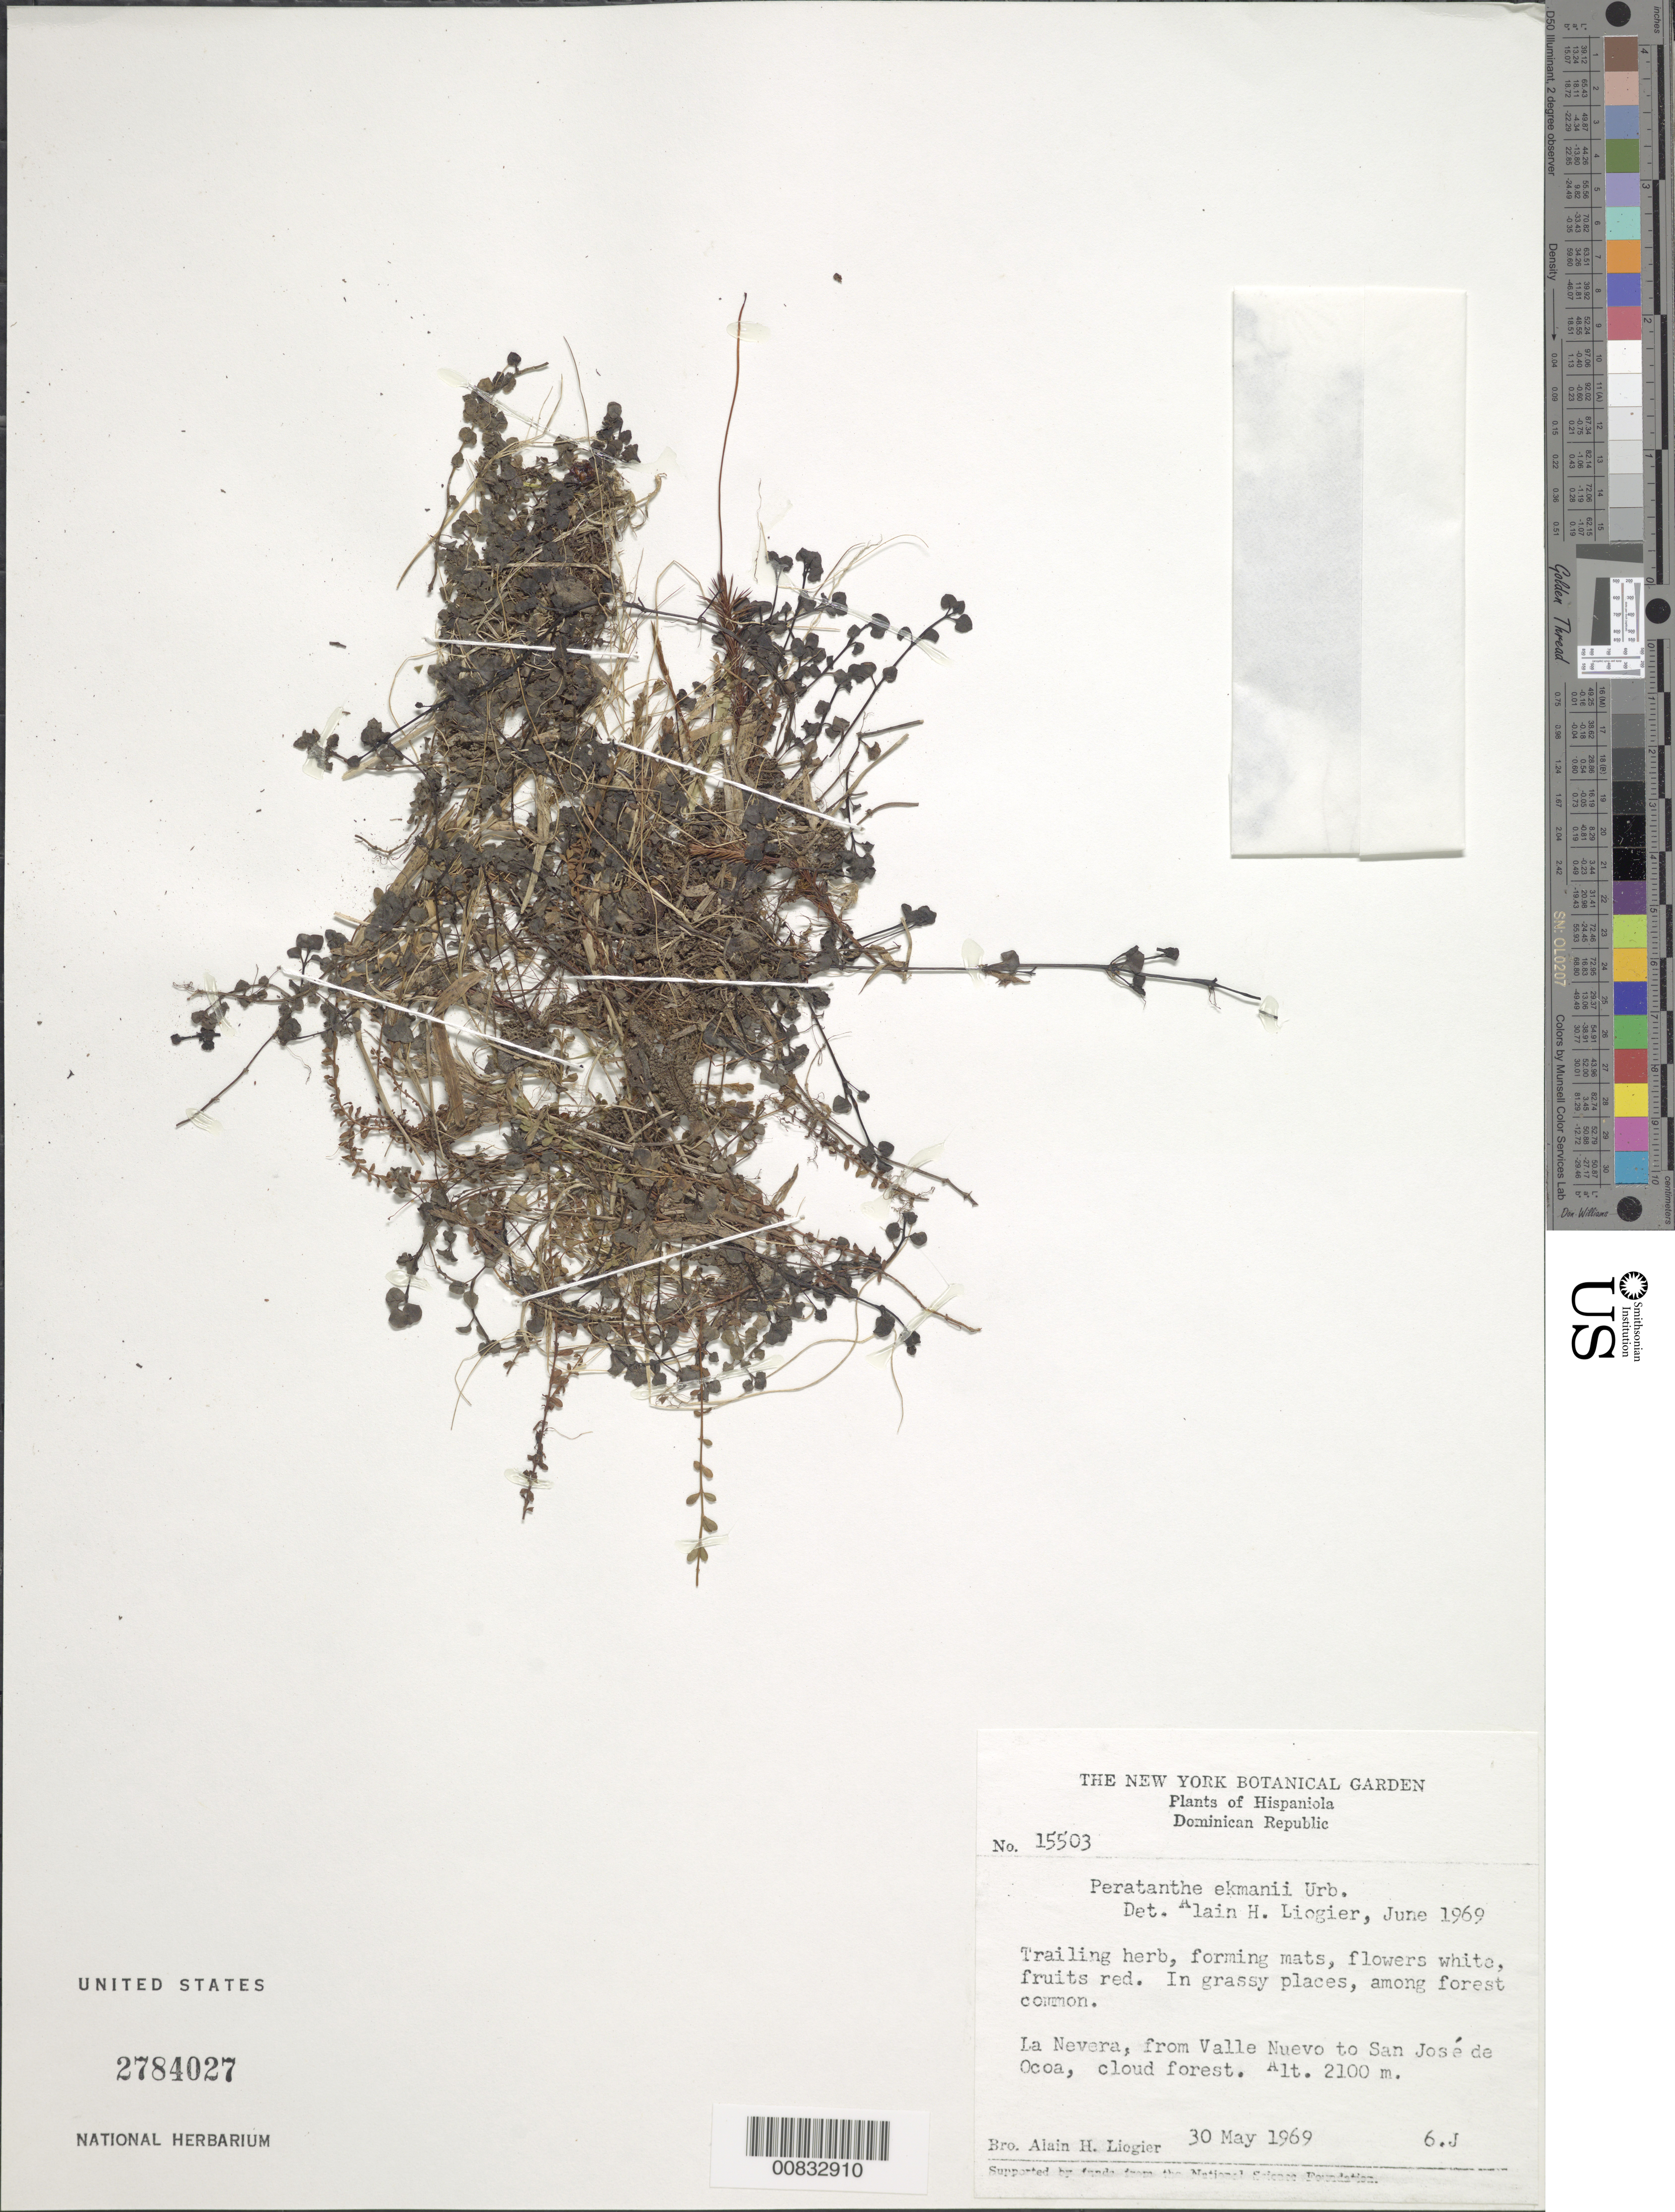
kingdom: Plantae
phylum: Tracheophyta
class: Magnoliopsida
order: Gentianales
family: Rubiaceae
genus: Coprosma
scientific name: Coprosma granadensis var. granadensis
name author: (Mutis ex L. f.) Heads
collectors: A. H. Liogier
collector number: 15503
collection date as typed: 30 May 1969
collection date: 1969-05-30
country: Dominican Republic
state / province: Peravia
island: Hispaniola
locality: La Nevera, between Valley Nuevo and San José de Ocoa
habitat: In grassy places among cloud forest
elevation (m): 2100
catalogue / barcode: US 2784027